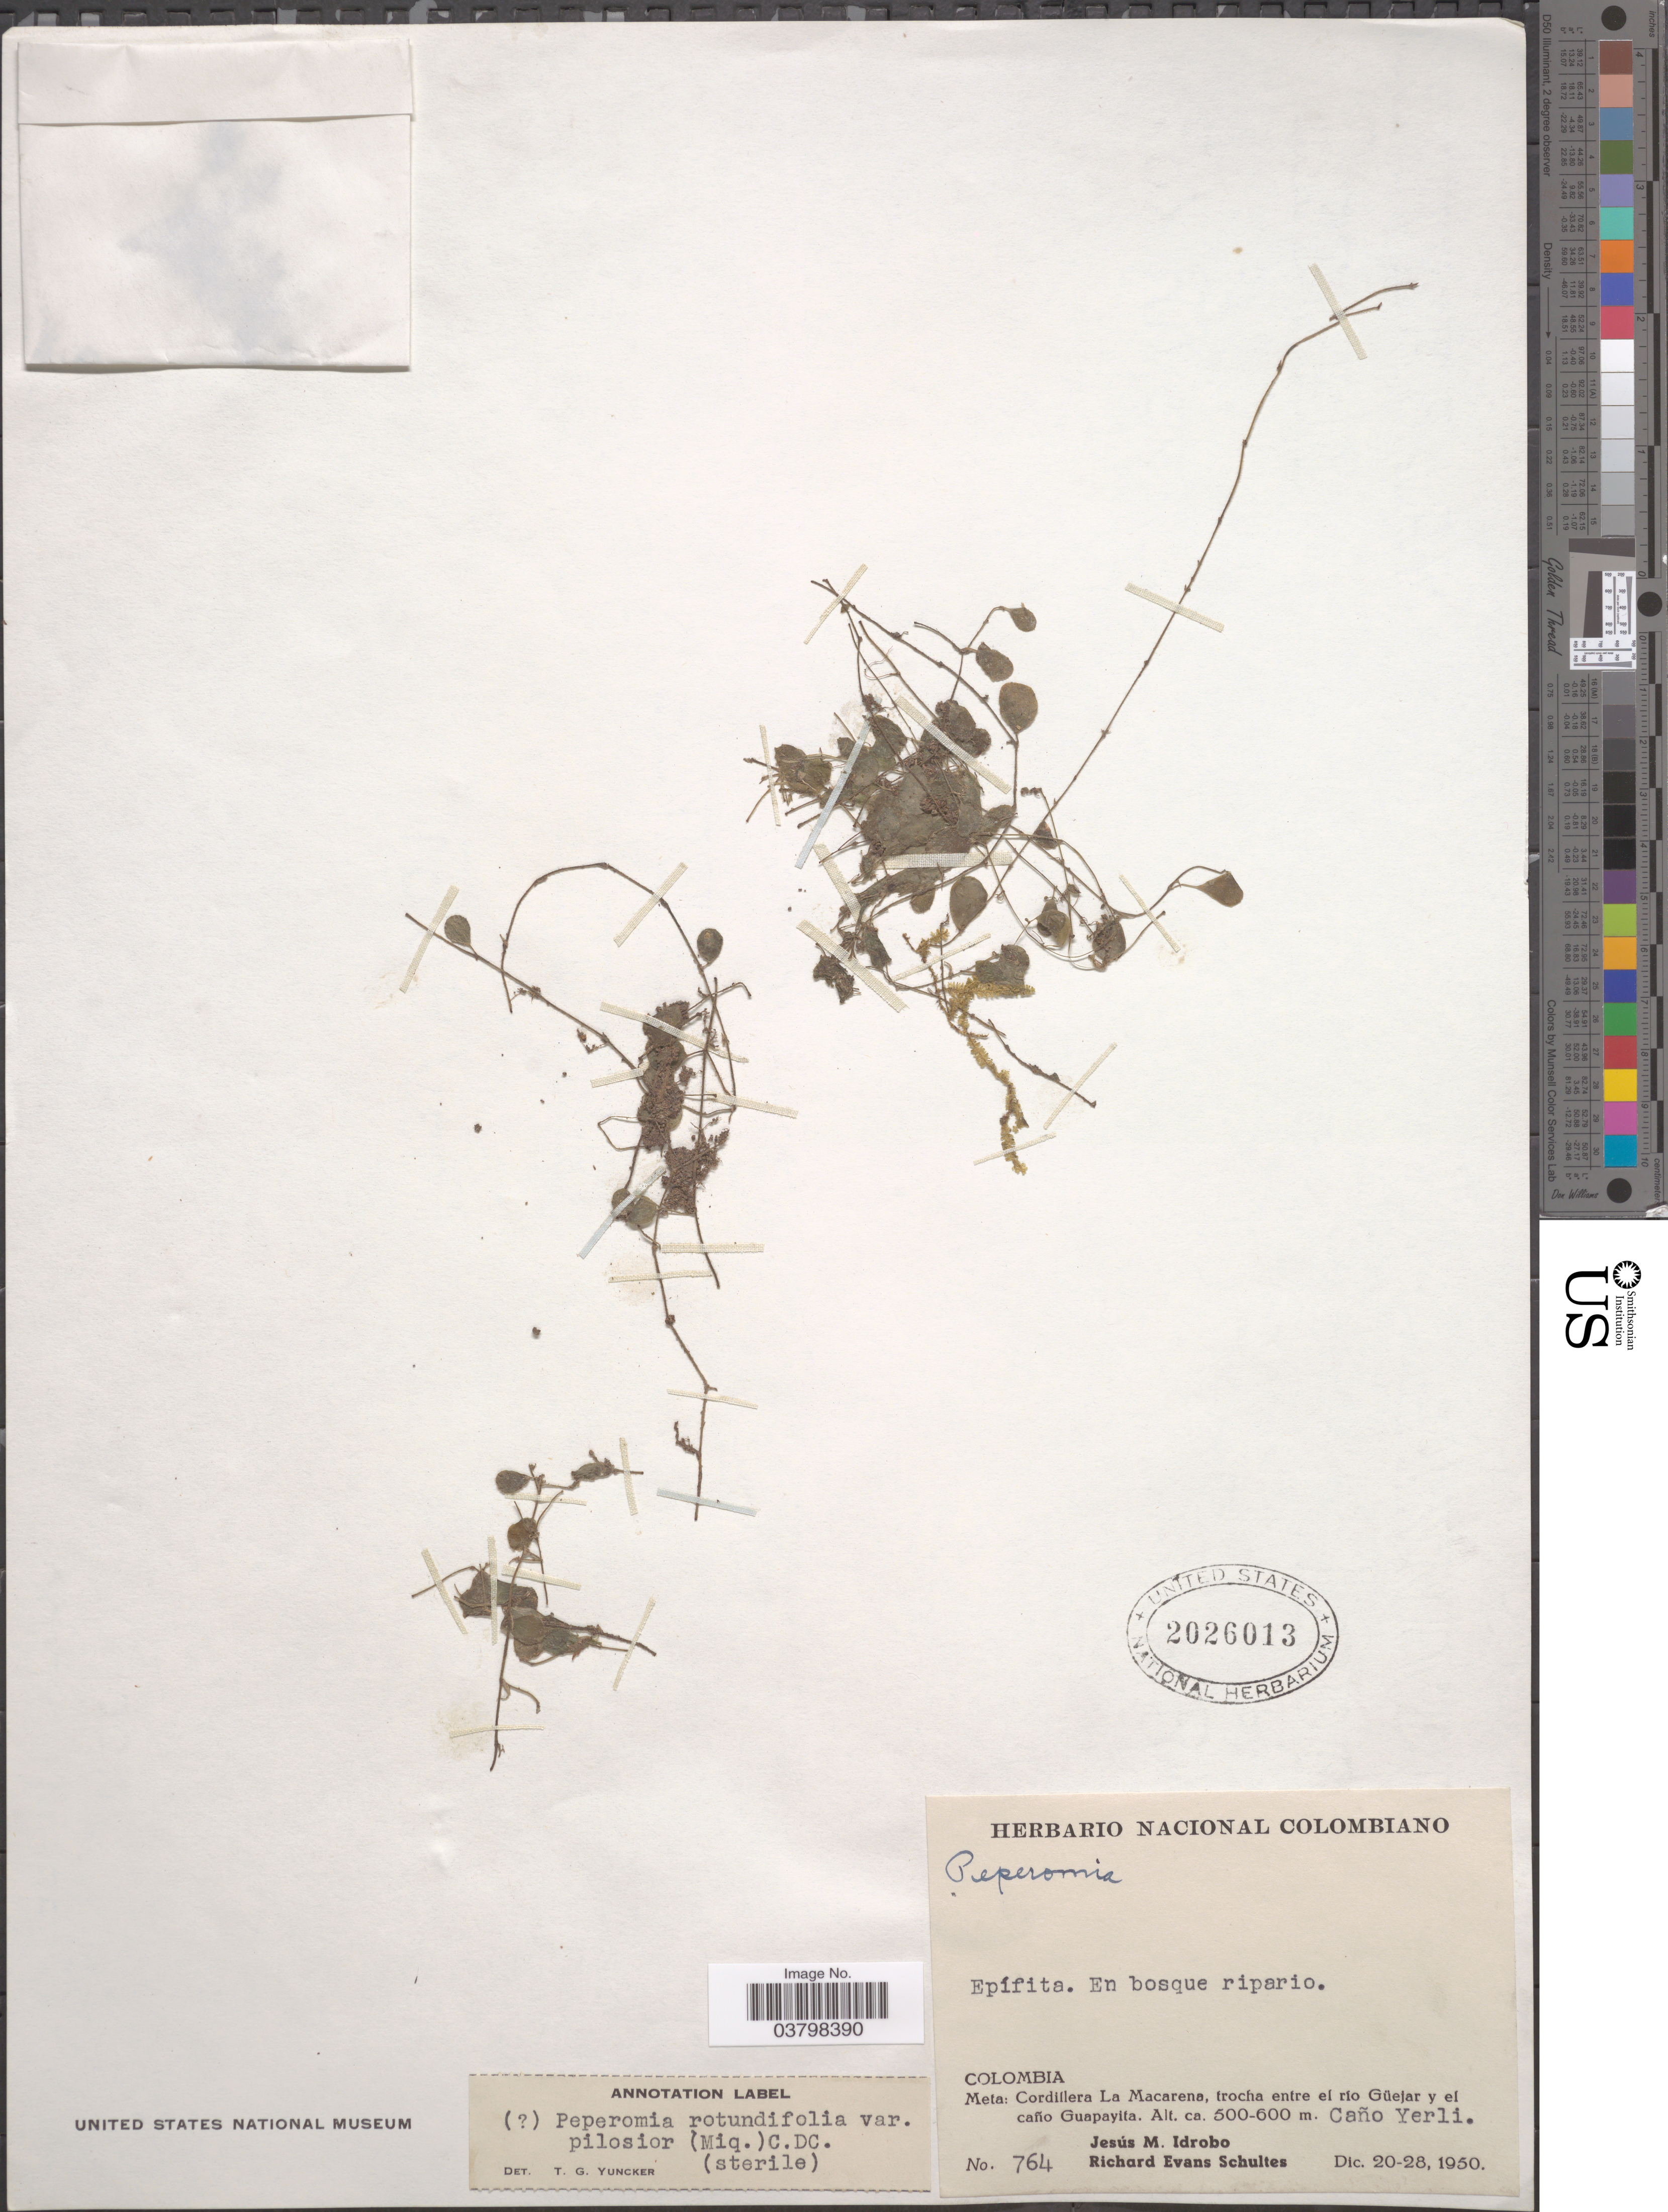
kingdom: Plantae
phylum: Tracheophyta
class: Magnoliopsida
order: Piperales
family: Piperaceae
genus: Peperomia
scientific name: Peperomia rotundifolia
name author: (L.) Kunth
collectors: J. M. Idrobo & R. E. Schultes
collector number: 764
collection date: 1950-12-20/1950-12-28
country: Colombia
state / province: Meta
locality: Cordillera La Macarena, trocha entre el rio Güejar y el caño Guapayita. Caño Yerli.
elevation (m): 500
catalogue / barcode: US 2026013